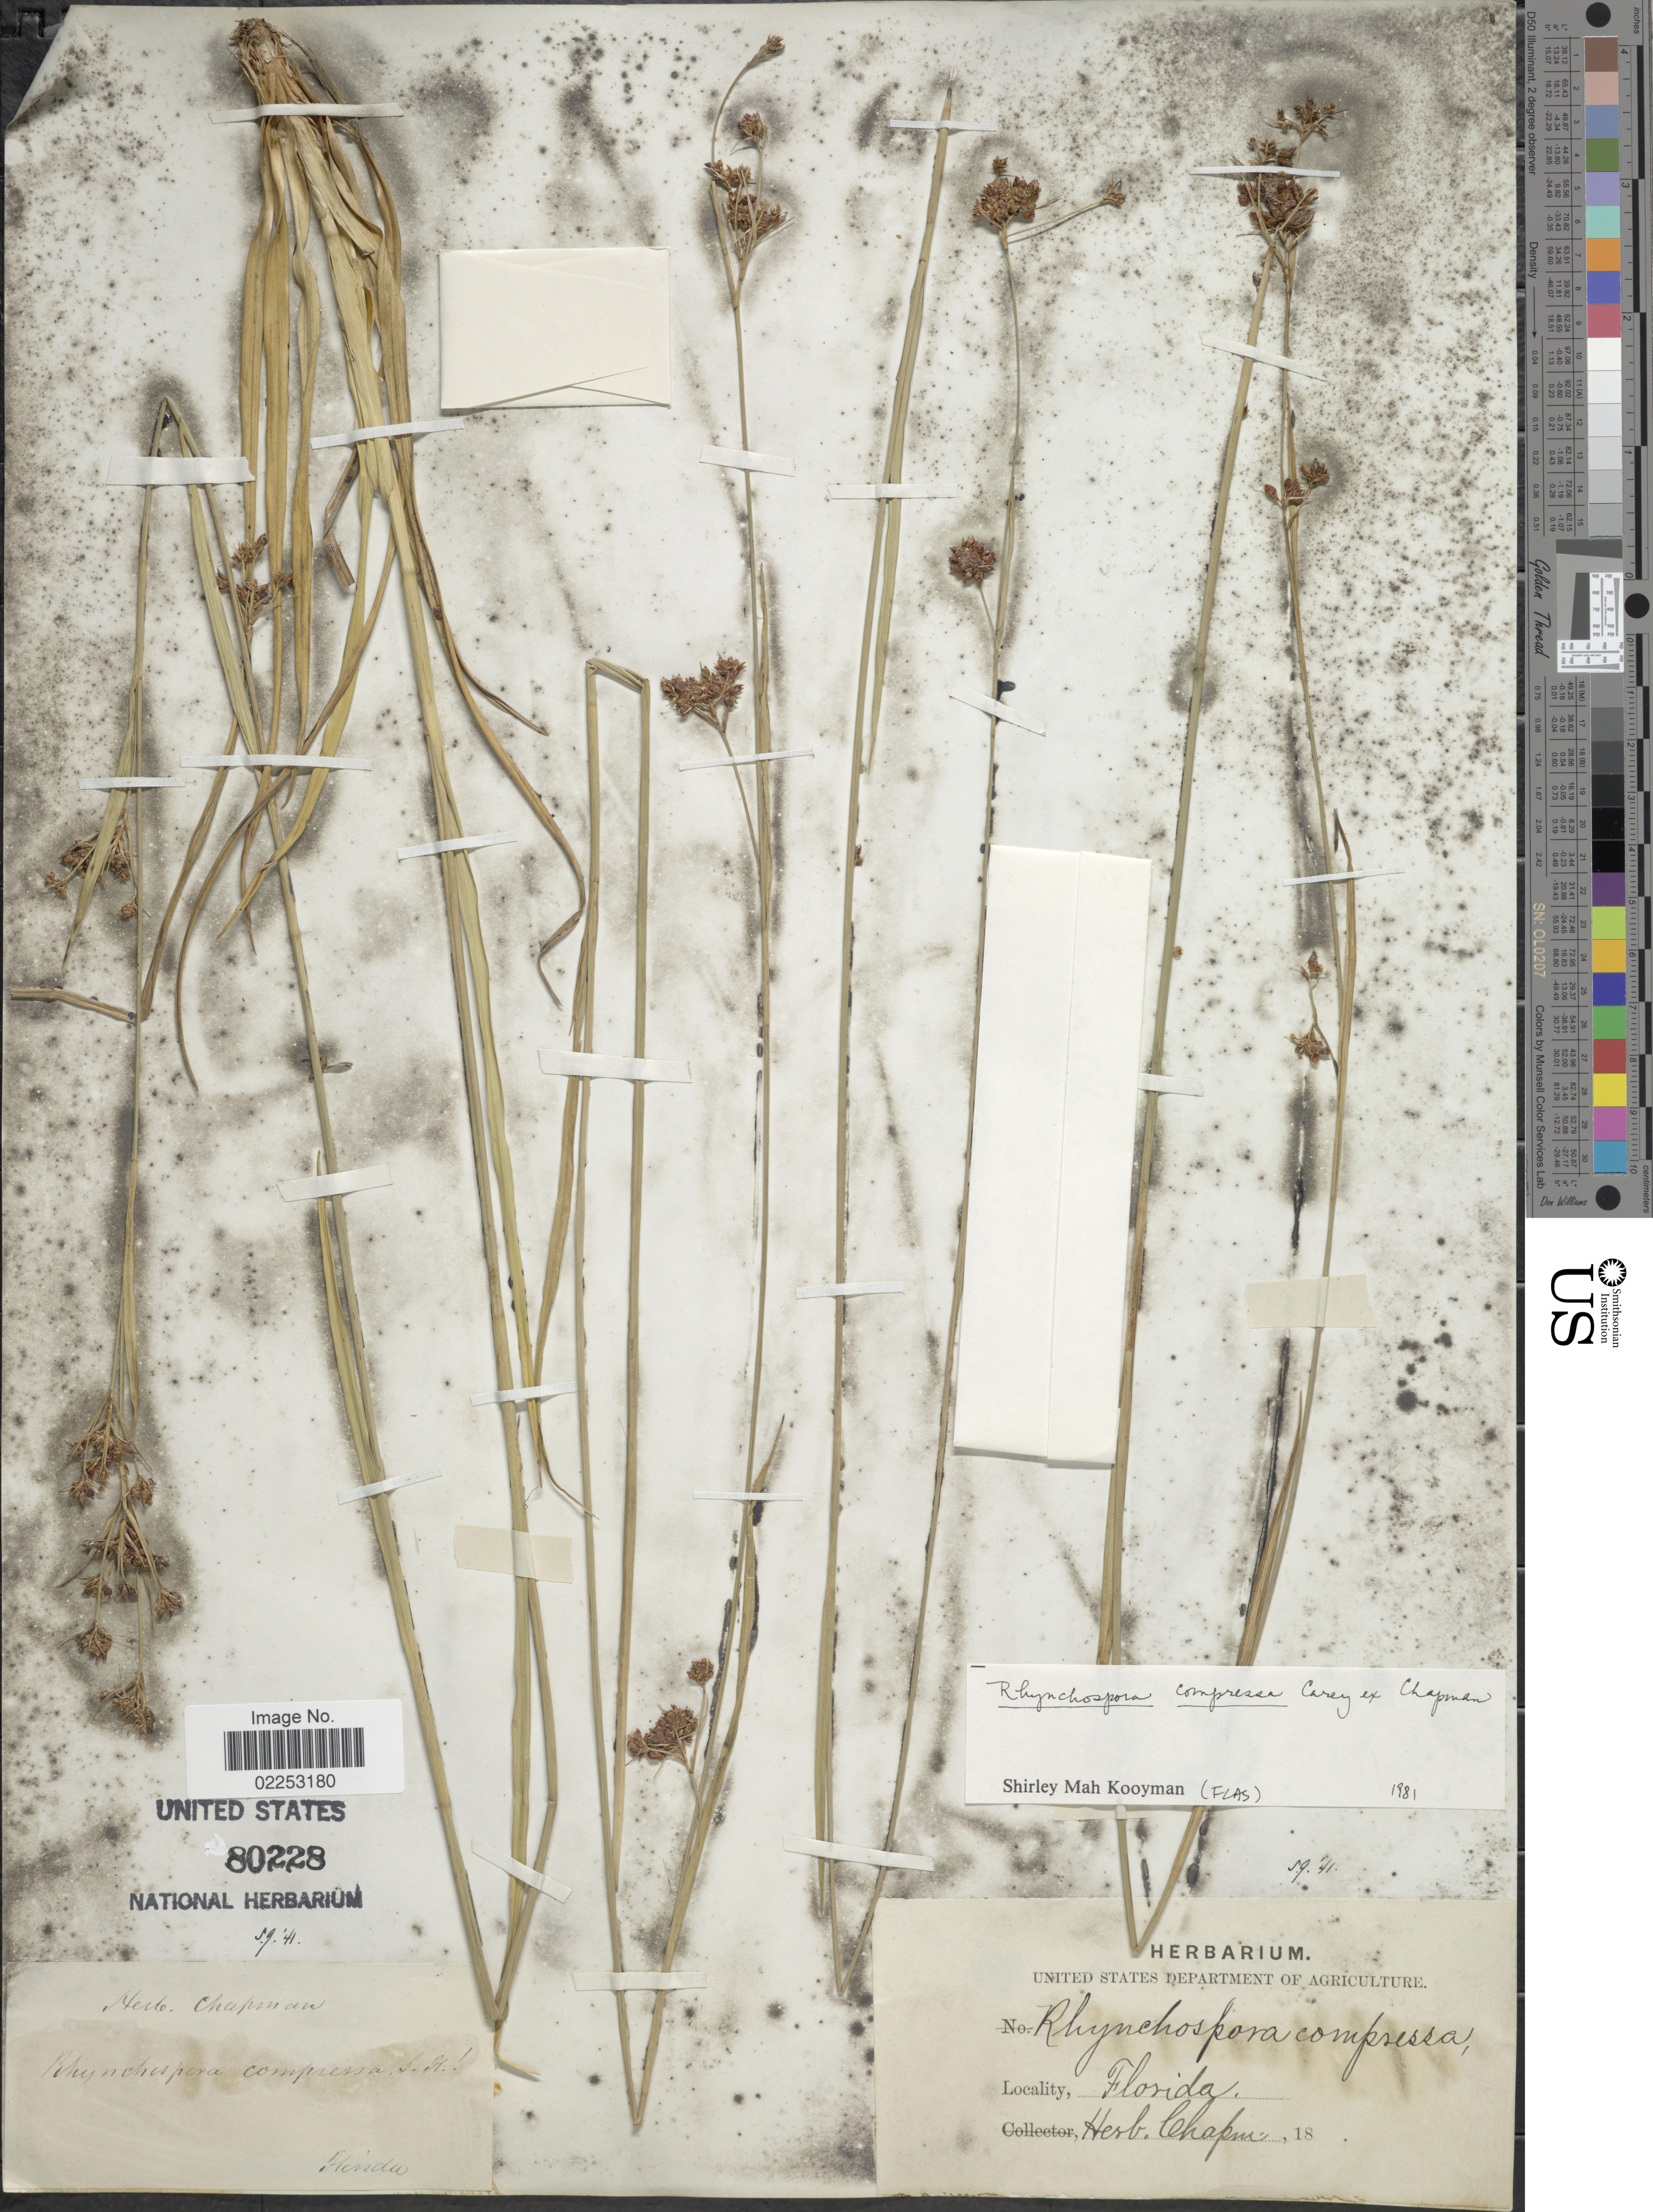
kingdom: Plantae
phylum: Tracheophyta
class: Liliopsida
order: Poales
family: Cyperaceae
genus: Rhynchospora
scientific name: Rhynchospora compressa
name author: J. Carey ex Chapm.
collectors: ex herb. Chapman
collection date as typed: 18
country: United States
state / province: Florida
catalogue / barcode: US 80228